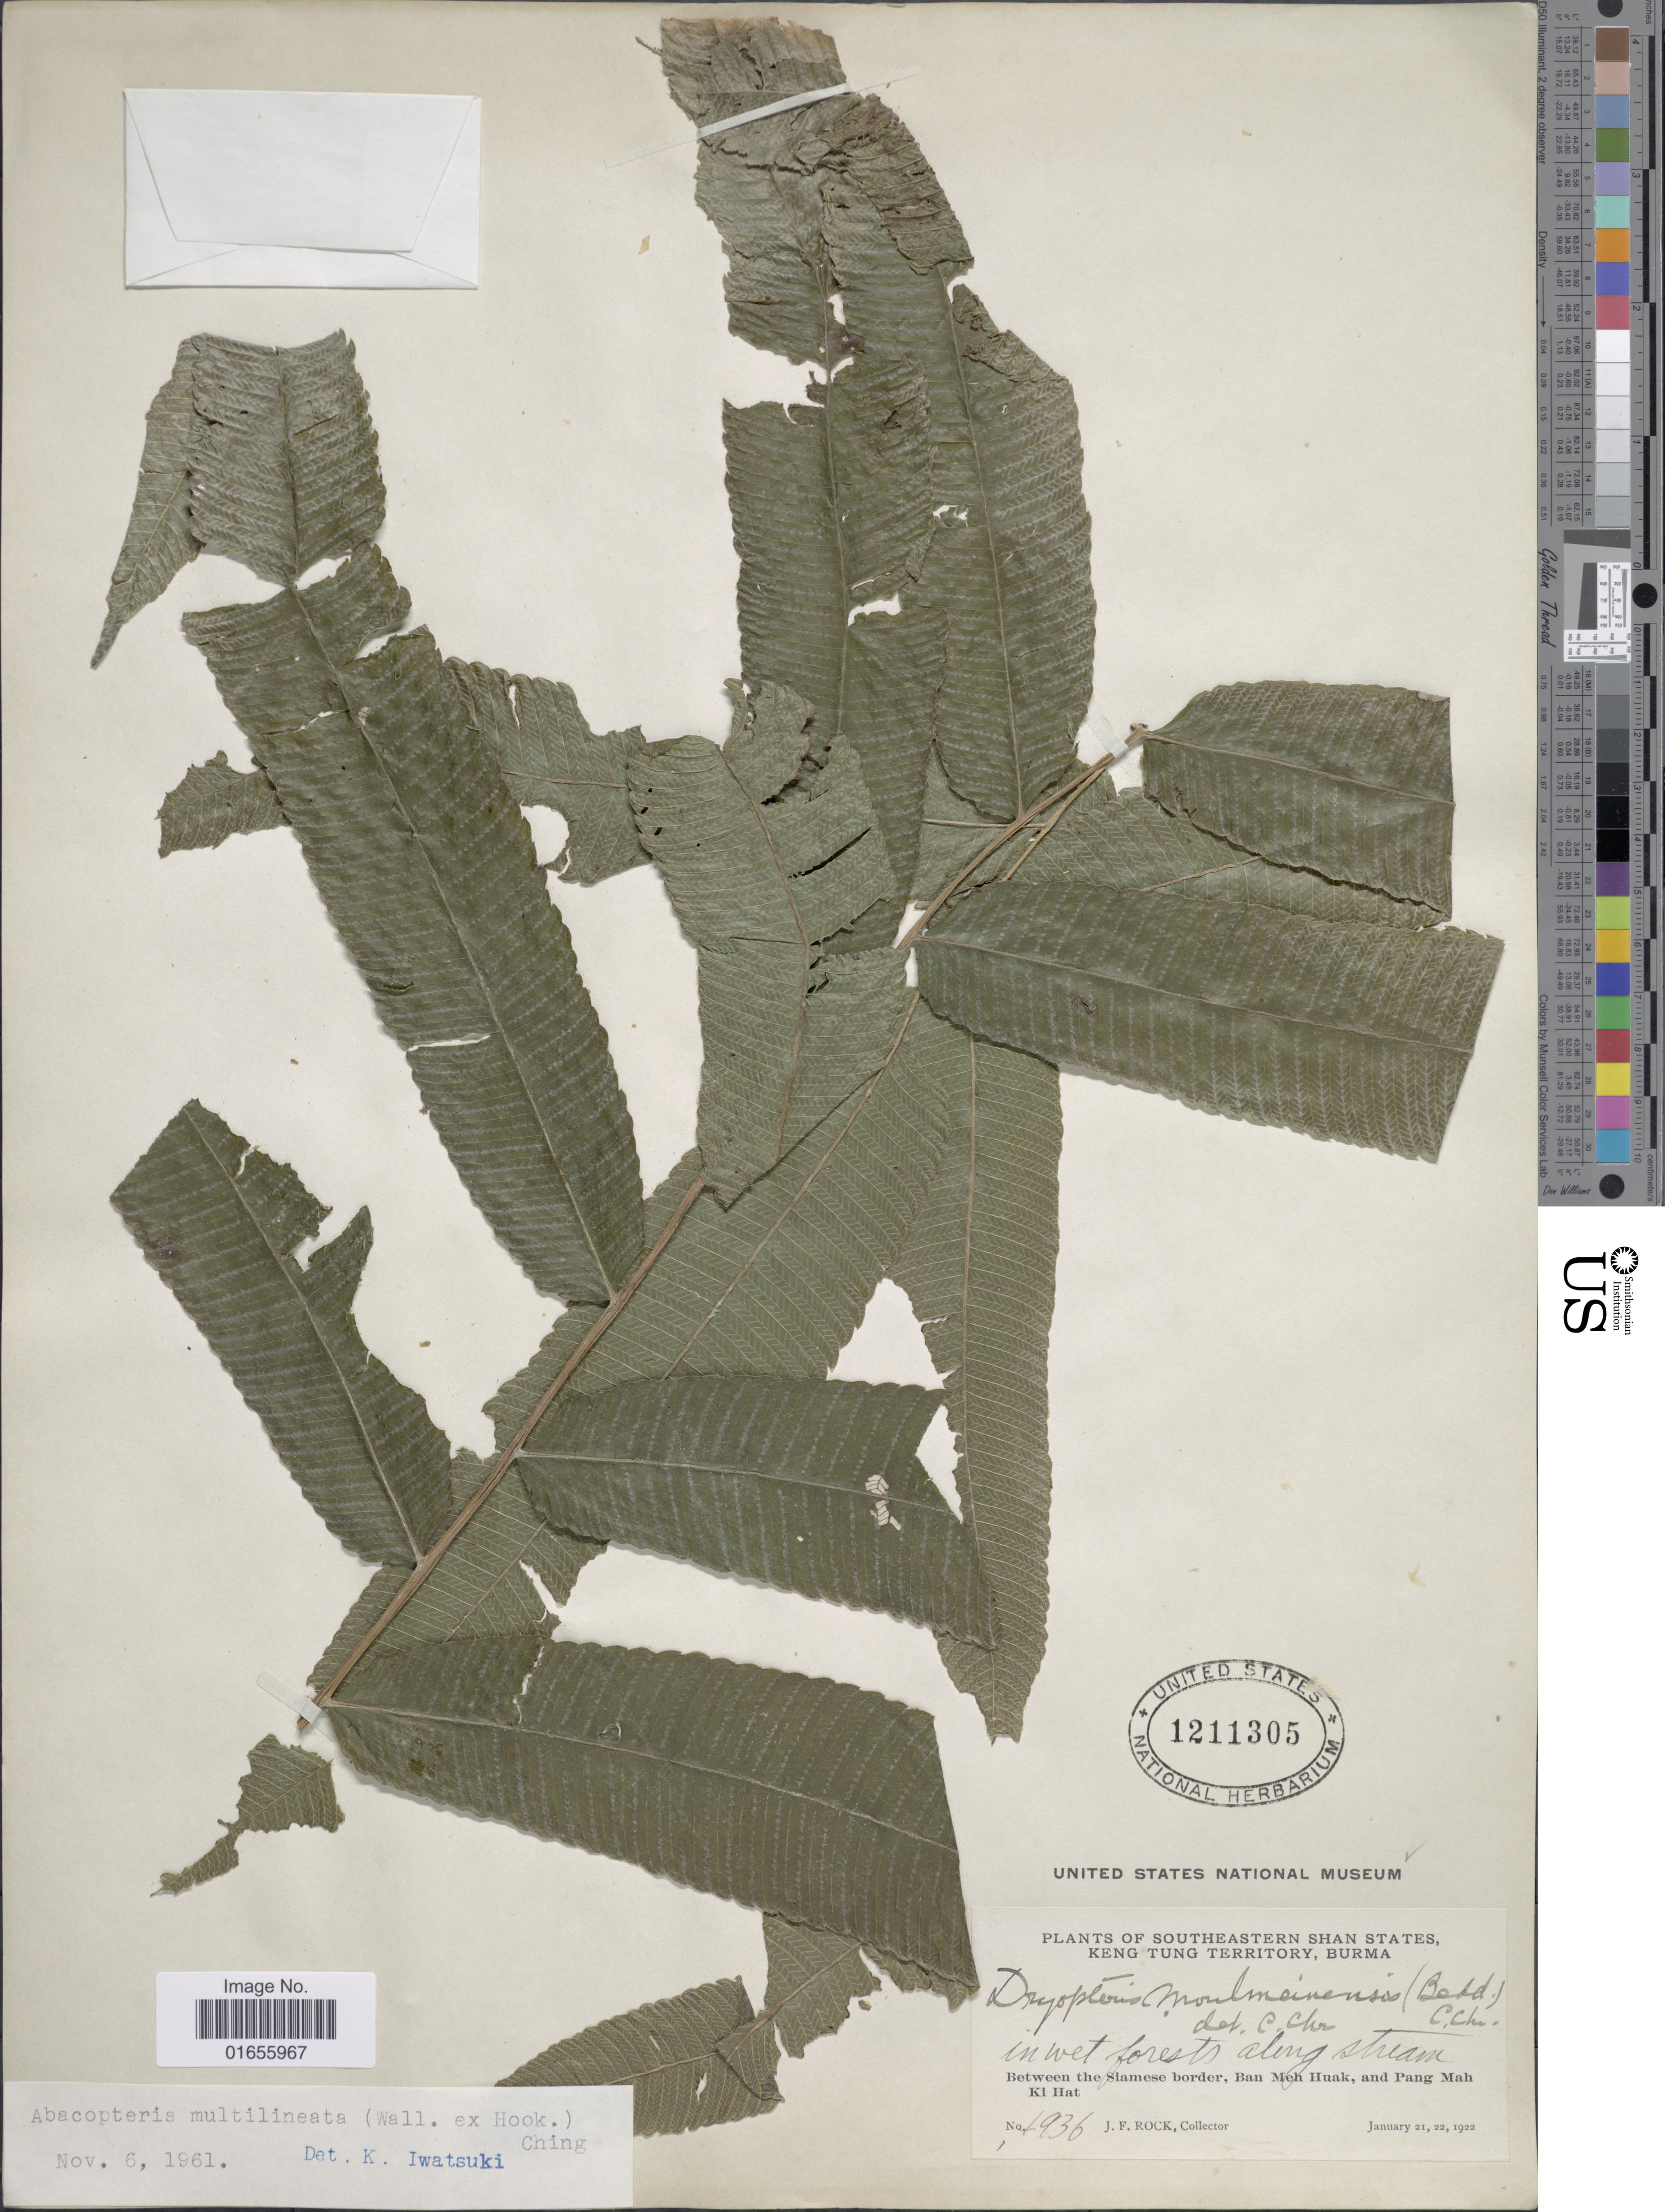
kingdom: Plantae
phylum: Tracheophyta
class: Polypodiopsida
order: Polypodiales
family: Thelypteridaceae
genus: Pronephrium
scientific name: Pronephrium nudatum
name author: (Roxb.) Holttum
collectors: J. Rock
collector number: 1936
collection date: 1922-01-21/1922-01-22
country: Myanmar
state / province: Shan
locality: Southeastern Shan States, Keng Tung Territory, Between the Siamese border, Ban Meh Huak, and Pang Mah Ki Hat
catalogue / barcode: US 1211305